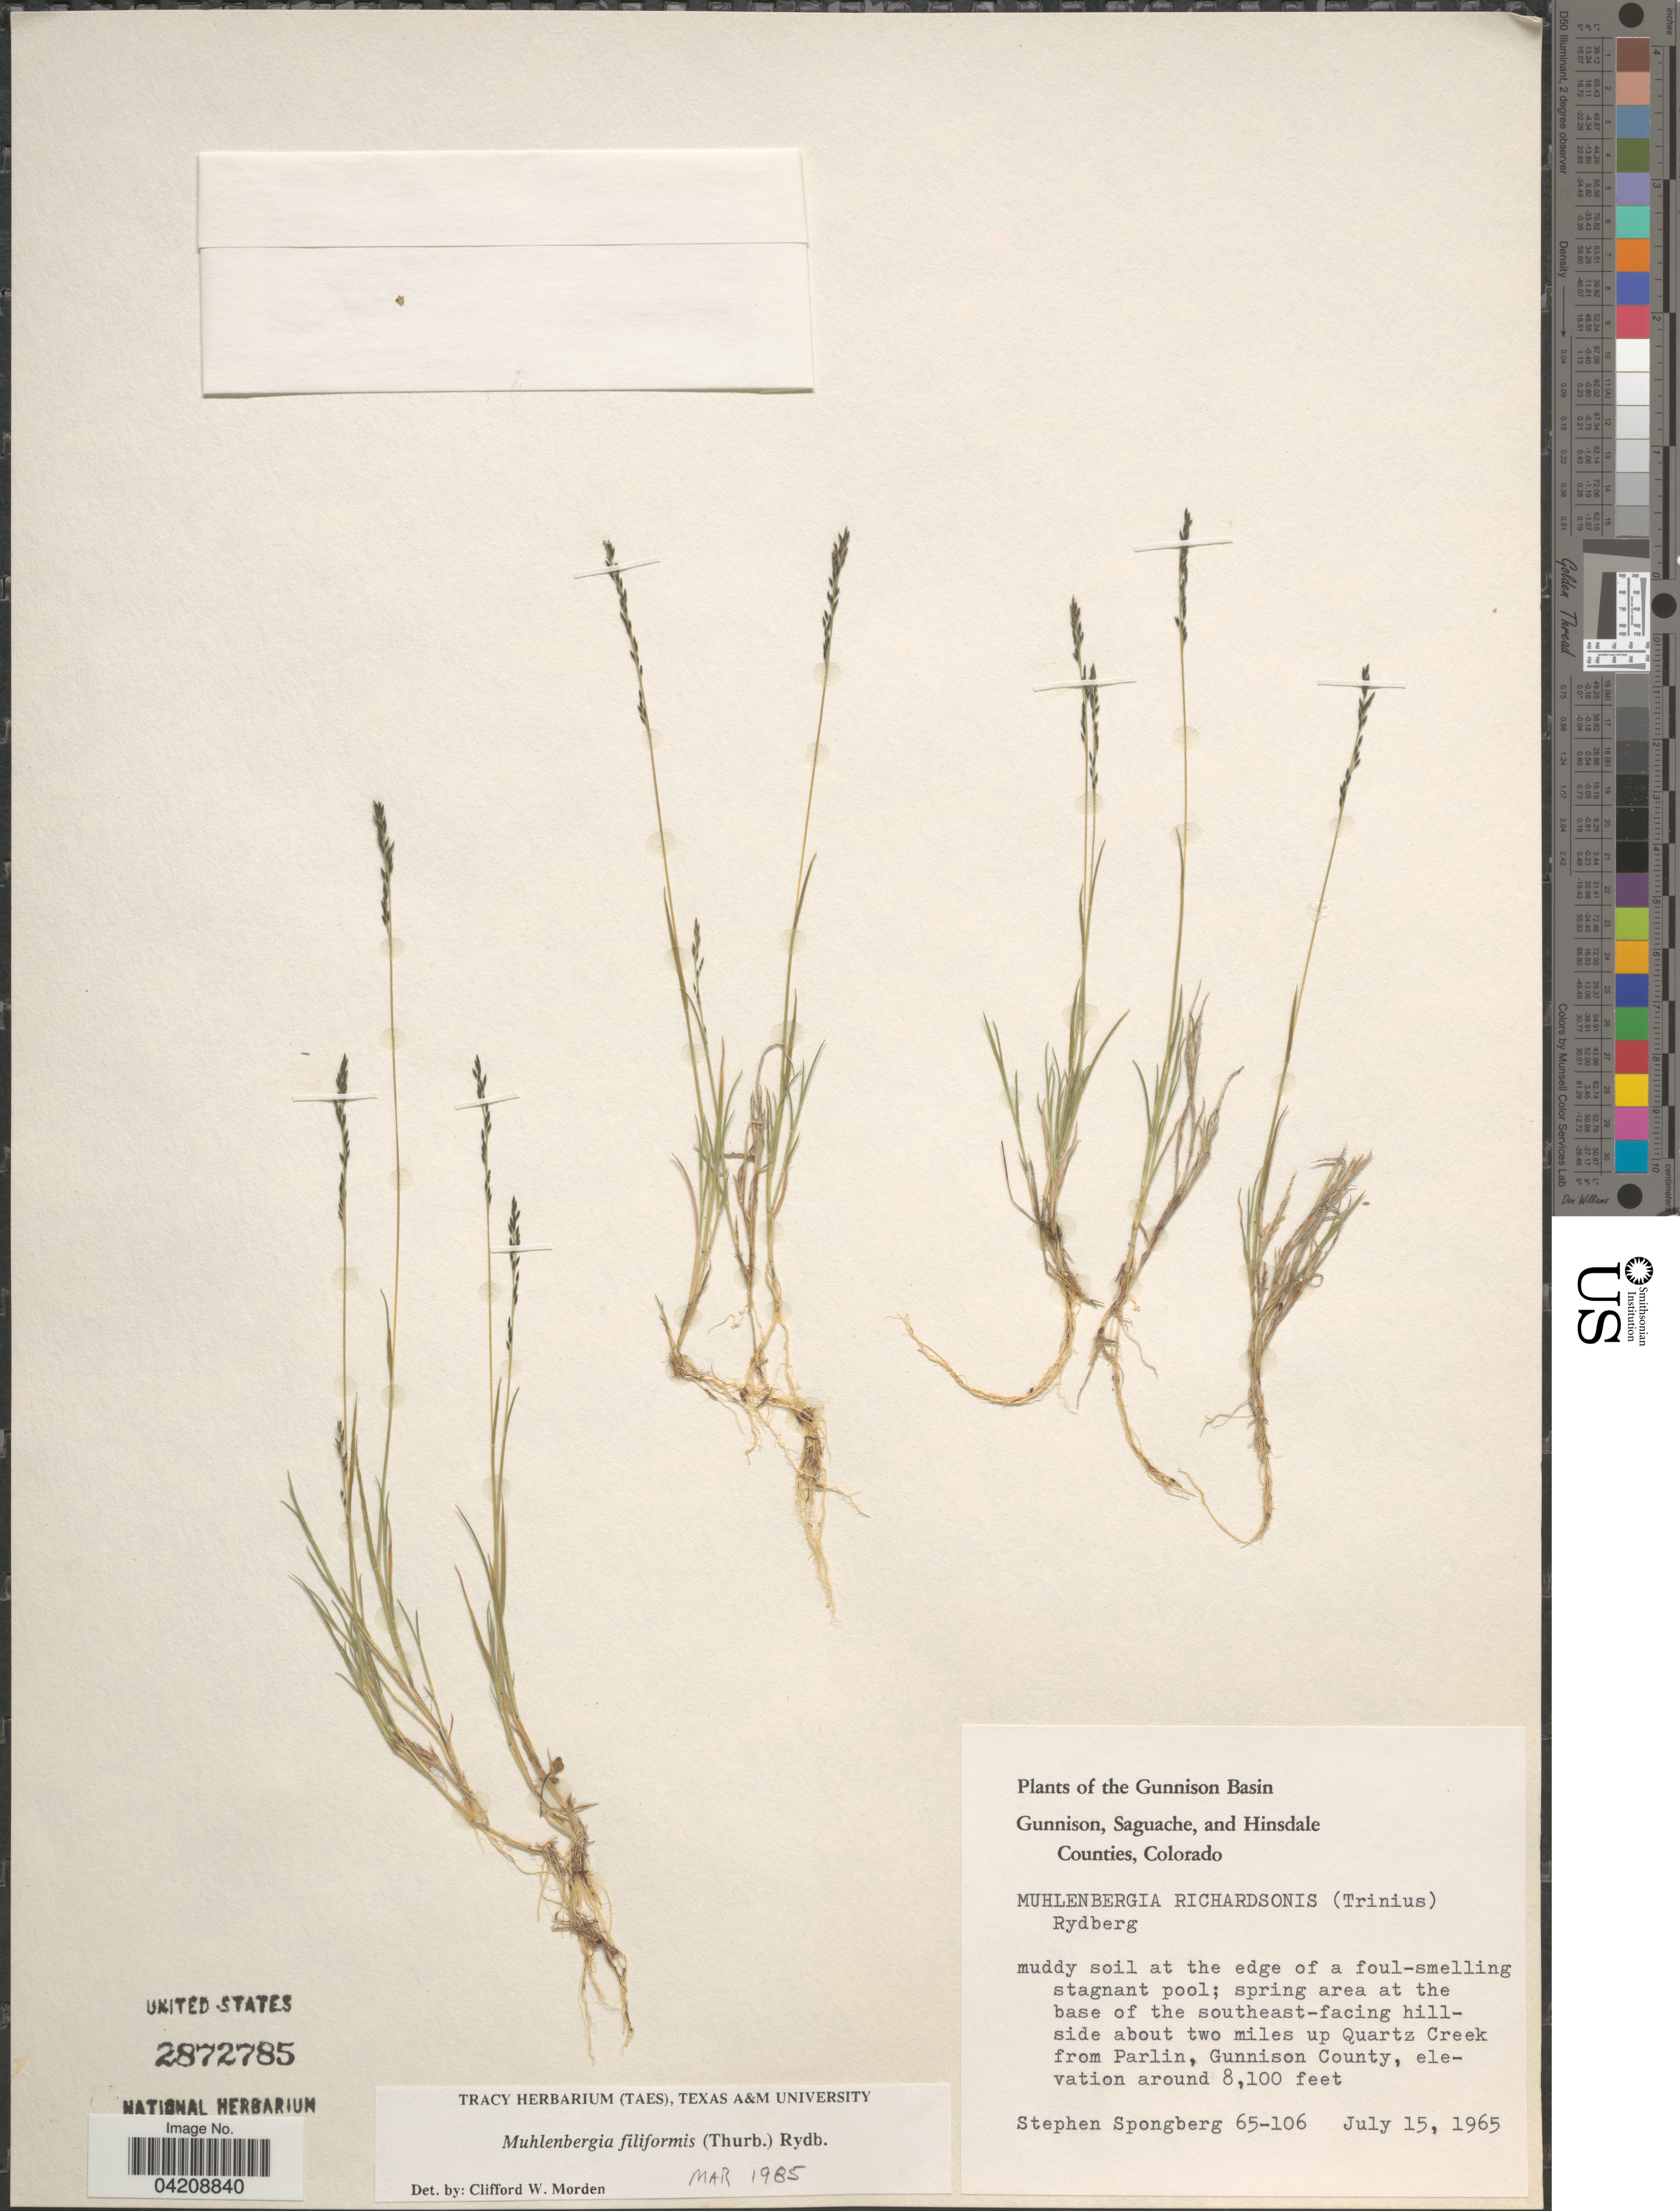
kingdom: Plantae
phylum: Tracheophyta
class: Liliopsida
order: Poales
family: Poaceae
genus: Muhlenbergia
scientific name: Muhlenbergia filiformis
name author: (Thurb. ex S. Watson) Rydb.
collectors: S. A.Spongberg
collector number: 65-106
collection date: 1965-07-15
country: United States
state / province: Colorado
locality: Gunnison Basin. Spring area at the base of the southeast-facing hillside about two miles up Quartz Creek from Parlin, Gunnison County.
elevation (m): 2469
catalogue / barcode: US 2872785